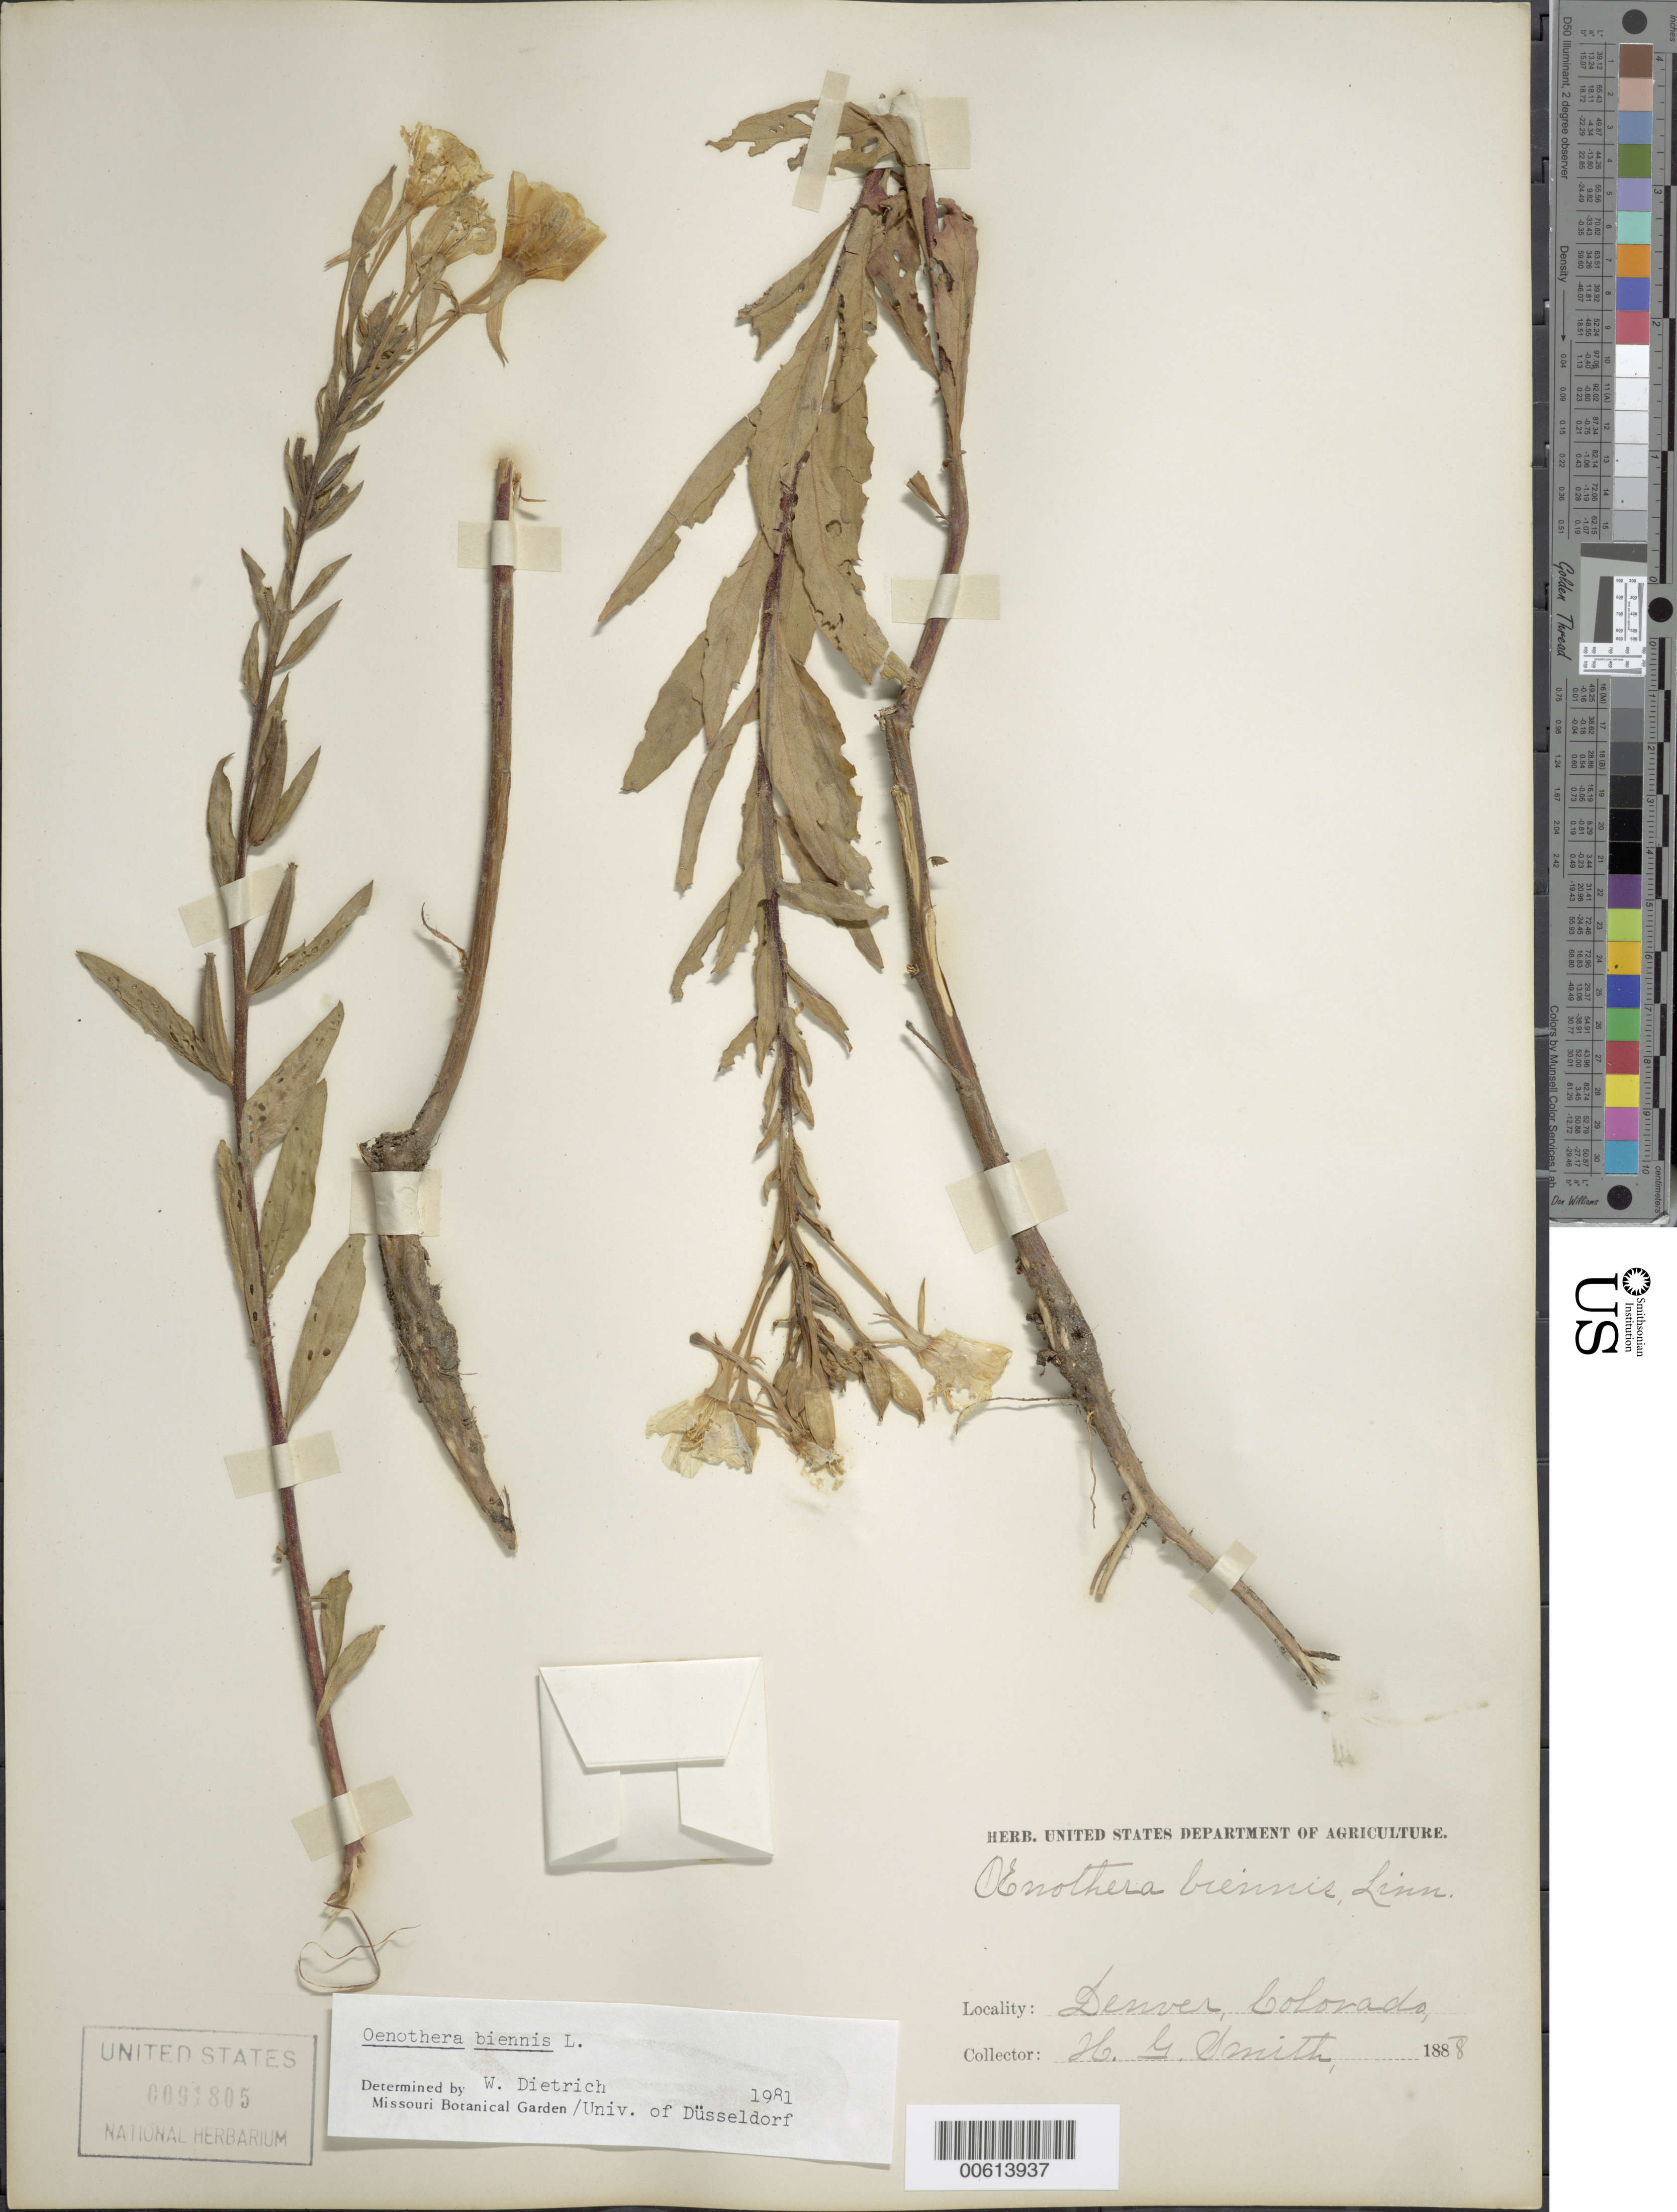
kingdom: Plantae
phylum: Tracheophyta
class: Magnoliopsida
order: Myrtales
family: Onagraceae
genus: Oenothera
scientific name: Oenothera biennis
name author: L.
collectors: W. Smith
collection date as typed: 1888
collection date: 1888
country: United States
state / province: Colorado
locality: Denver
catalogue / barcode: US 91805